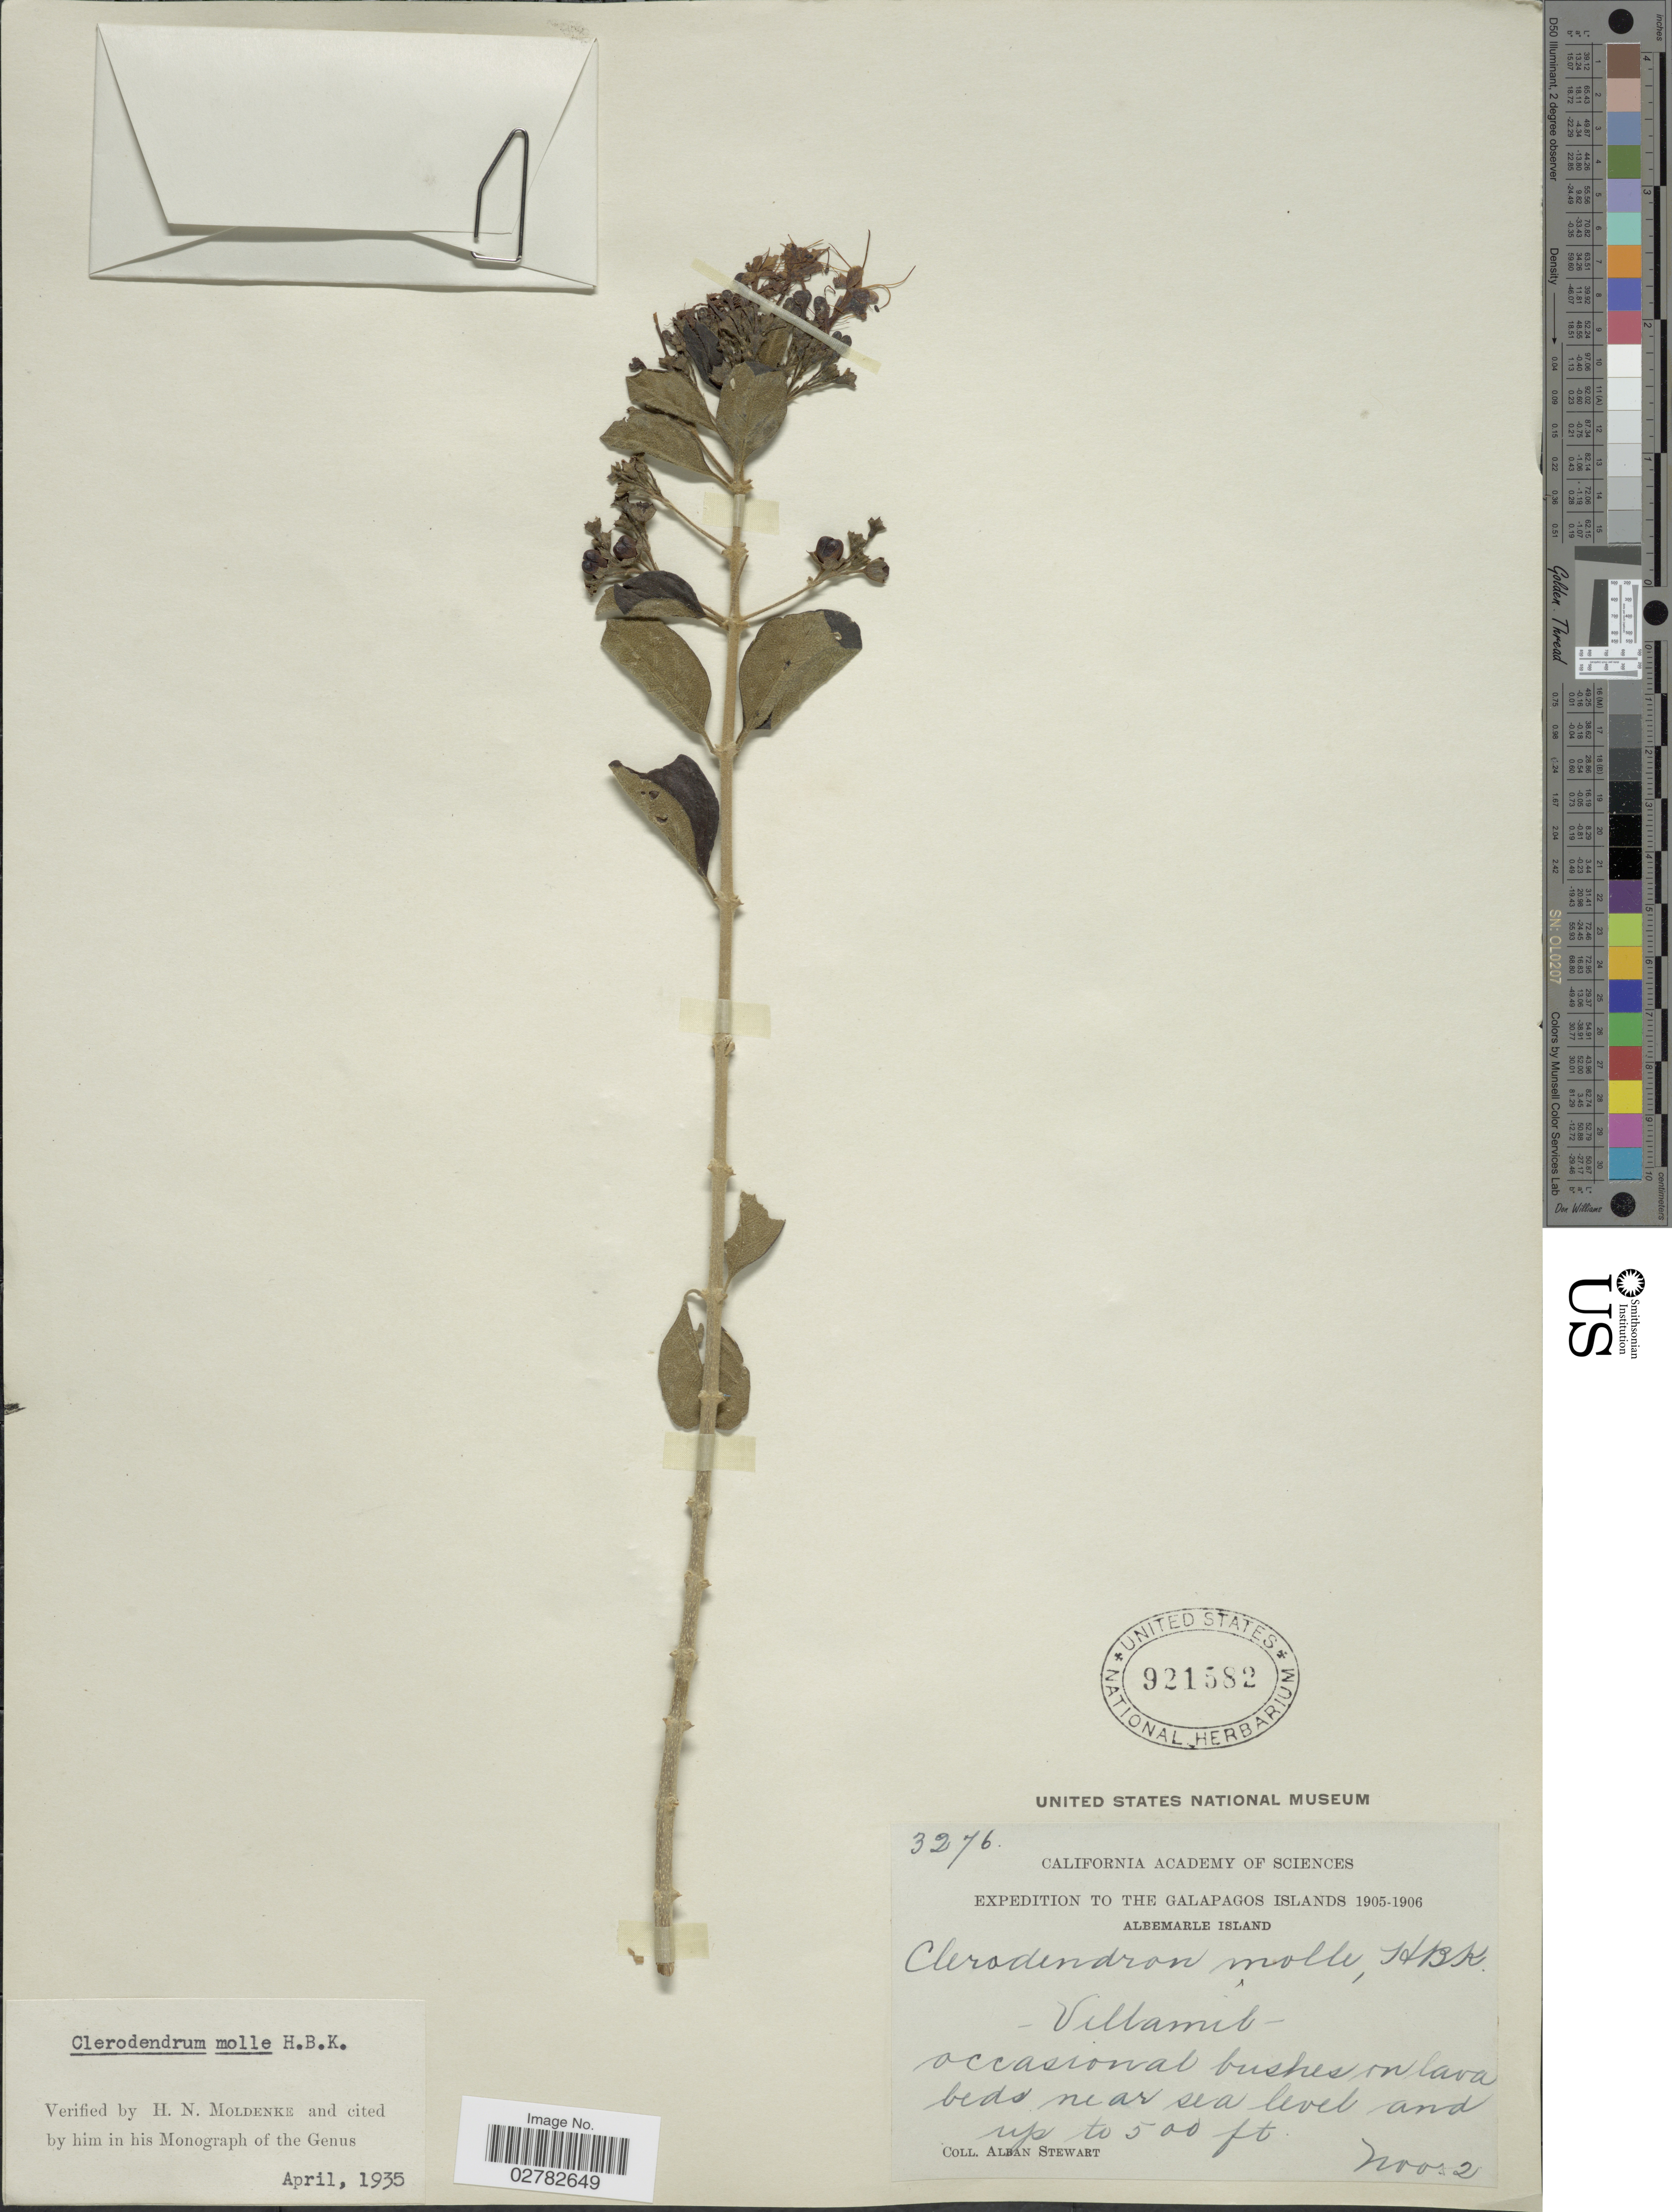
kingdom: Plantae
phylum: Tracheophyta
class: Magnoliopsida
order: Lamiales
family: Lamiaceae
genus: Clerodendrum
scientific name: Clerodendrum molle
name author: Kunth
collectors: A. Stewart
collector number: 3276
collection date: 1905/1906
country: Ecuador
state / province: Colón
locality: Galapagos Islands. Albemarle Island. Villamil.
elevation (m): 0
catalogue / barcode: US 921582